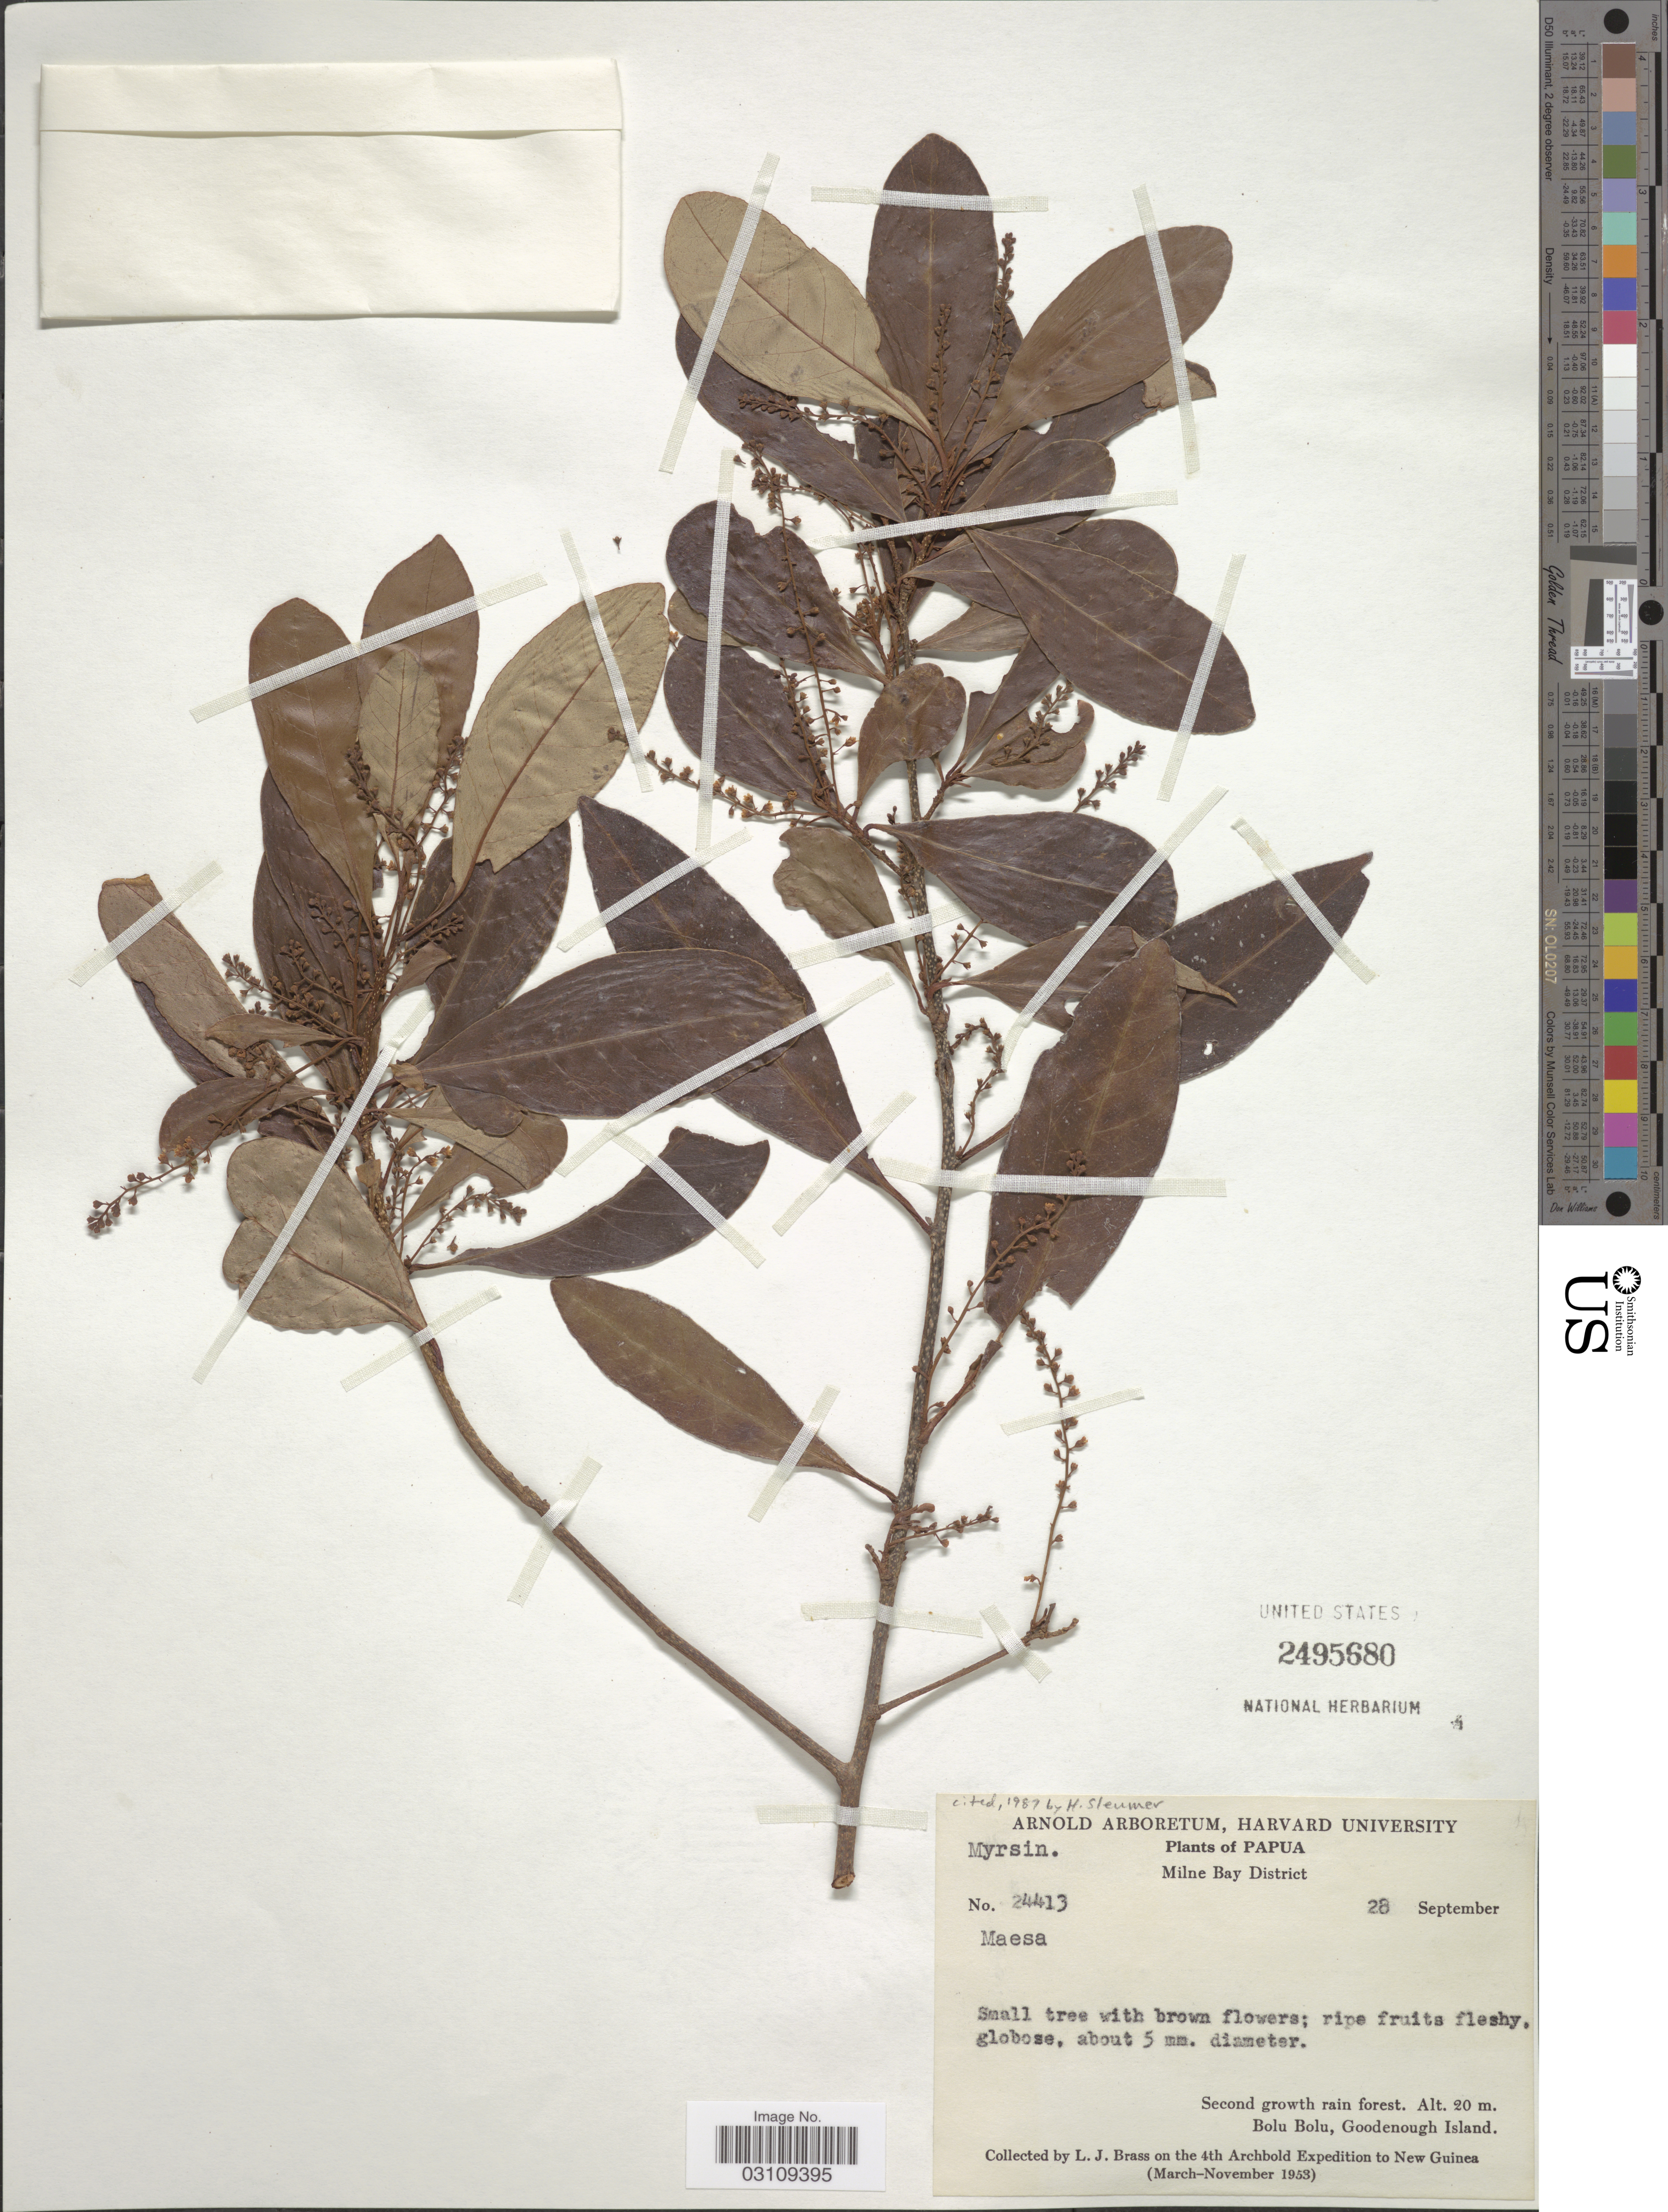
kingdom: Plantae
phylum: Tracheophyta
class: Magnoliopsida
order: Ericales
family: Primulaceae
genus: Maesa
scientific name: Maesa sp.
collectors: L. J. Brass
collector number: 24413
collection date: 1953-09-28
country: Papua New Guinea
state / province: Milne Bay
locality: Papua, Milne Bay District, Bolu Bolu, Goodenough Island, New Guinea.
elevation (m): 20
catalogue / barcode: US 2495680